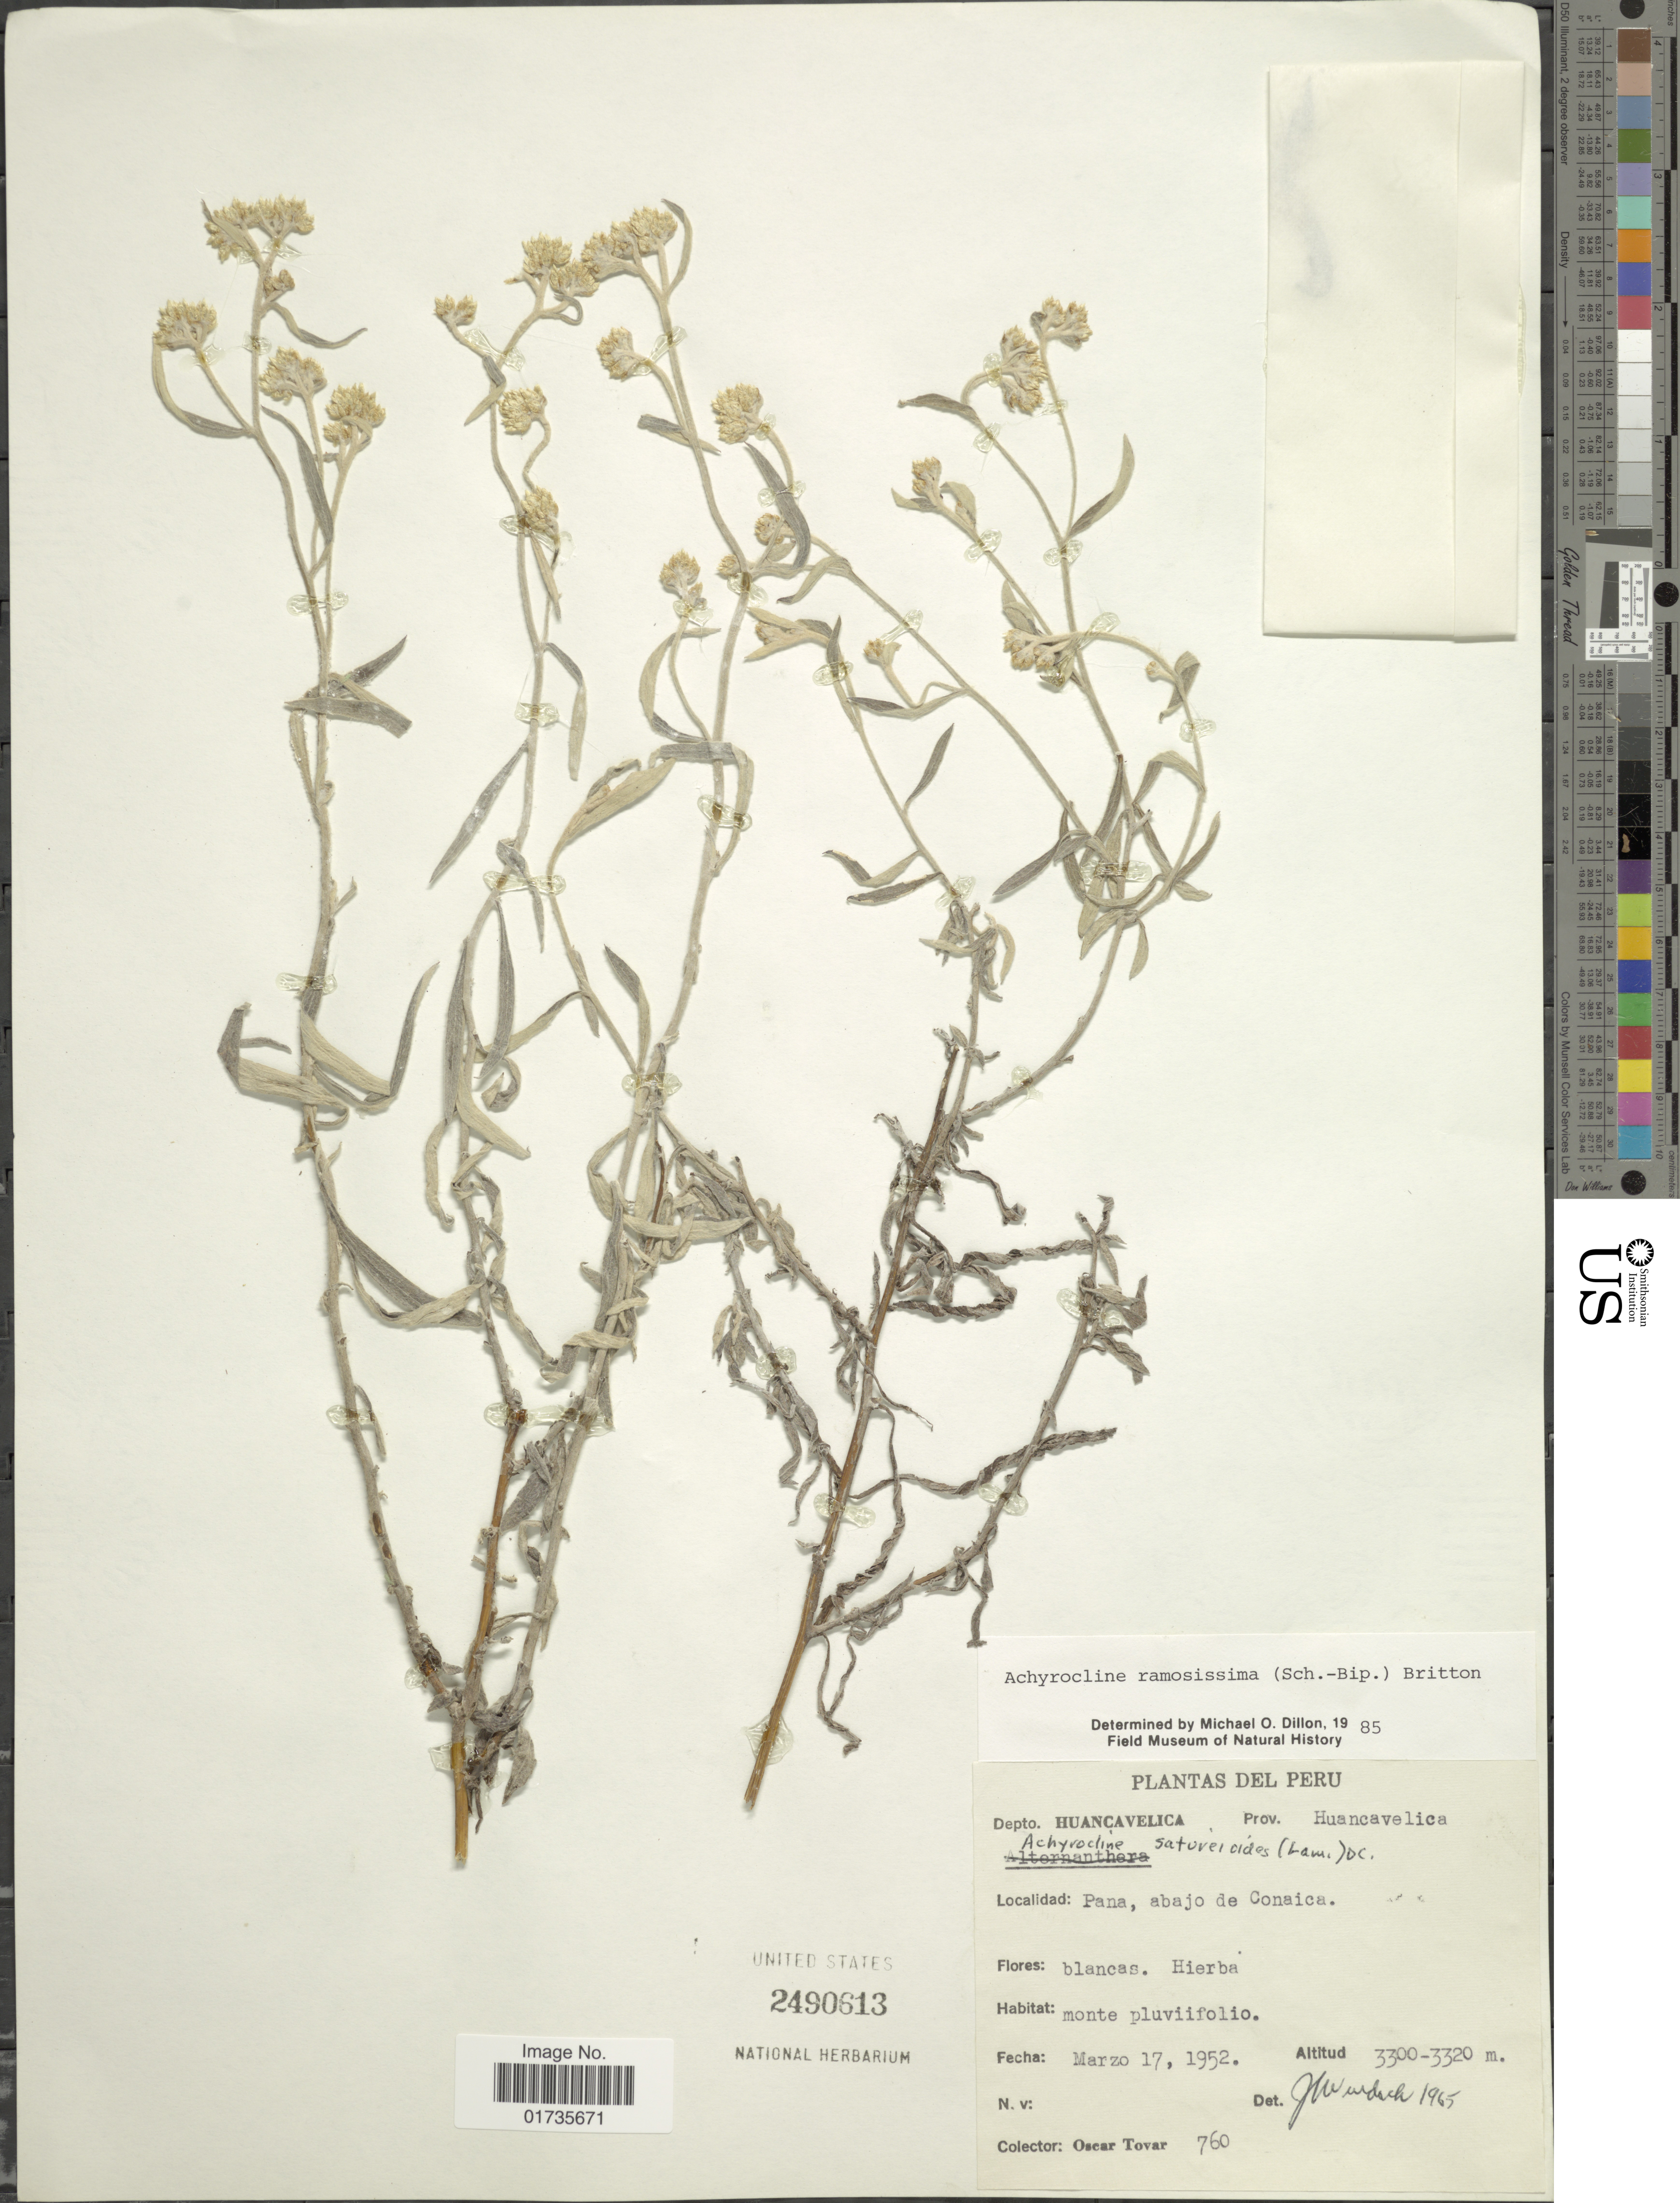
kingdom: Plantae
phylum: Tracheophyta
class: Magnoliopsida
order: Asterales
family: Asteraceae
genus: Achyrocline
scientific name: Achyrocline ramosissima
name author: (Sch. Bip.) Britton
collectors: Ó. Tovar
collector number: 760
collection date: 1952-03-17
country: Peru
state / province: Huancavelica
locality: Depto Huancavelica, pana, abajo de Conaica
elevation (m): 3300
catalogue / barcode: US 2490613